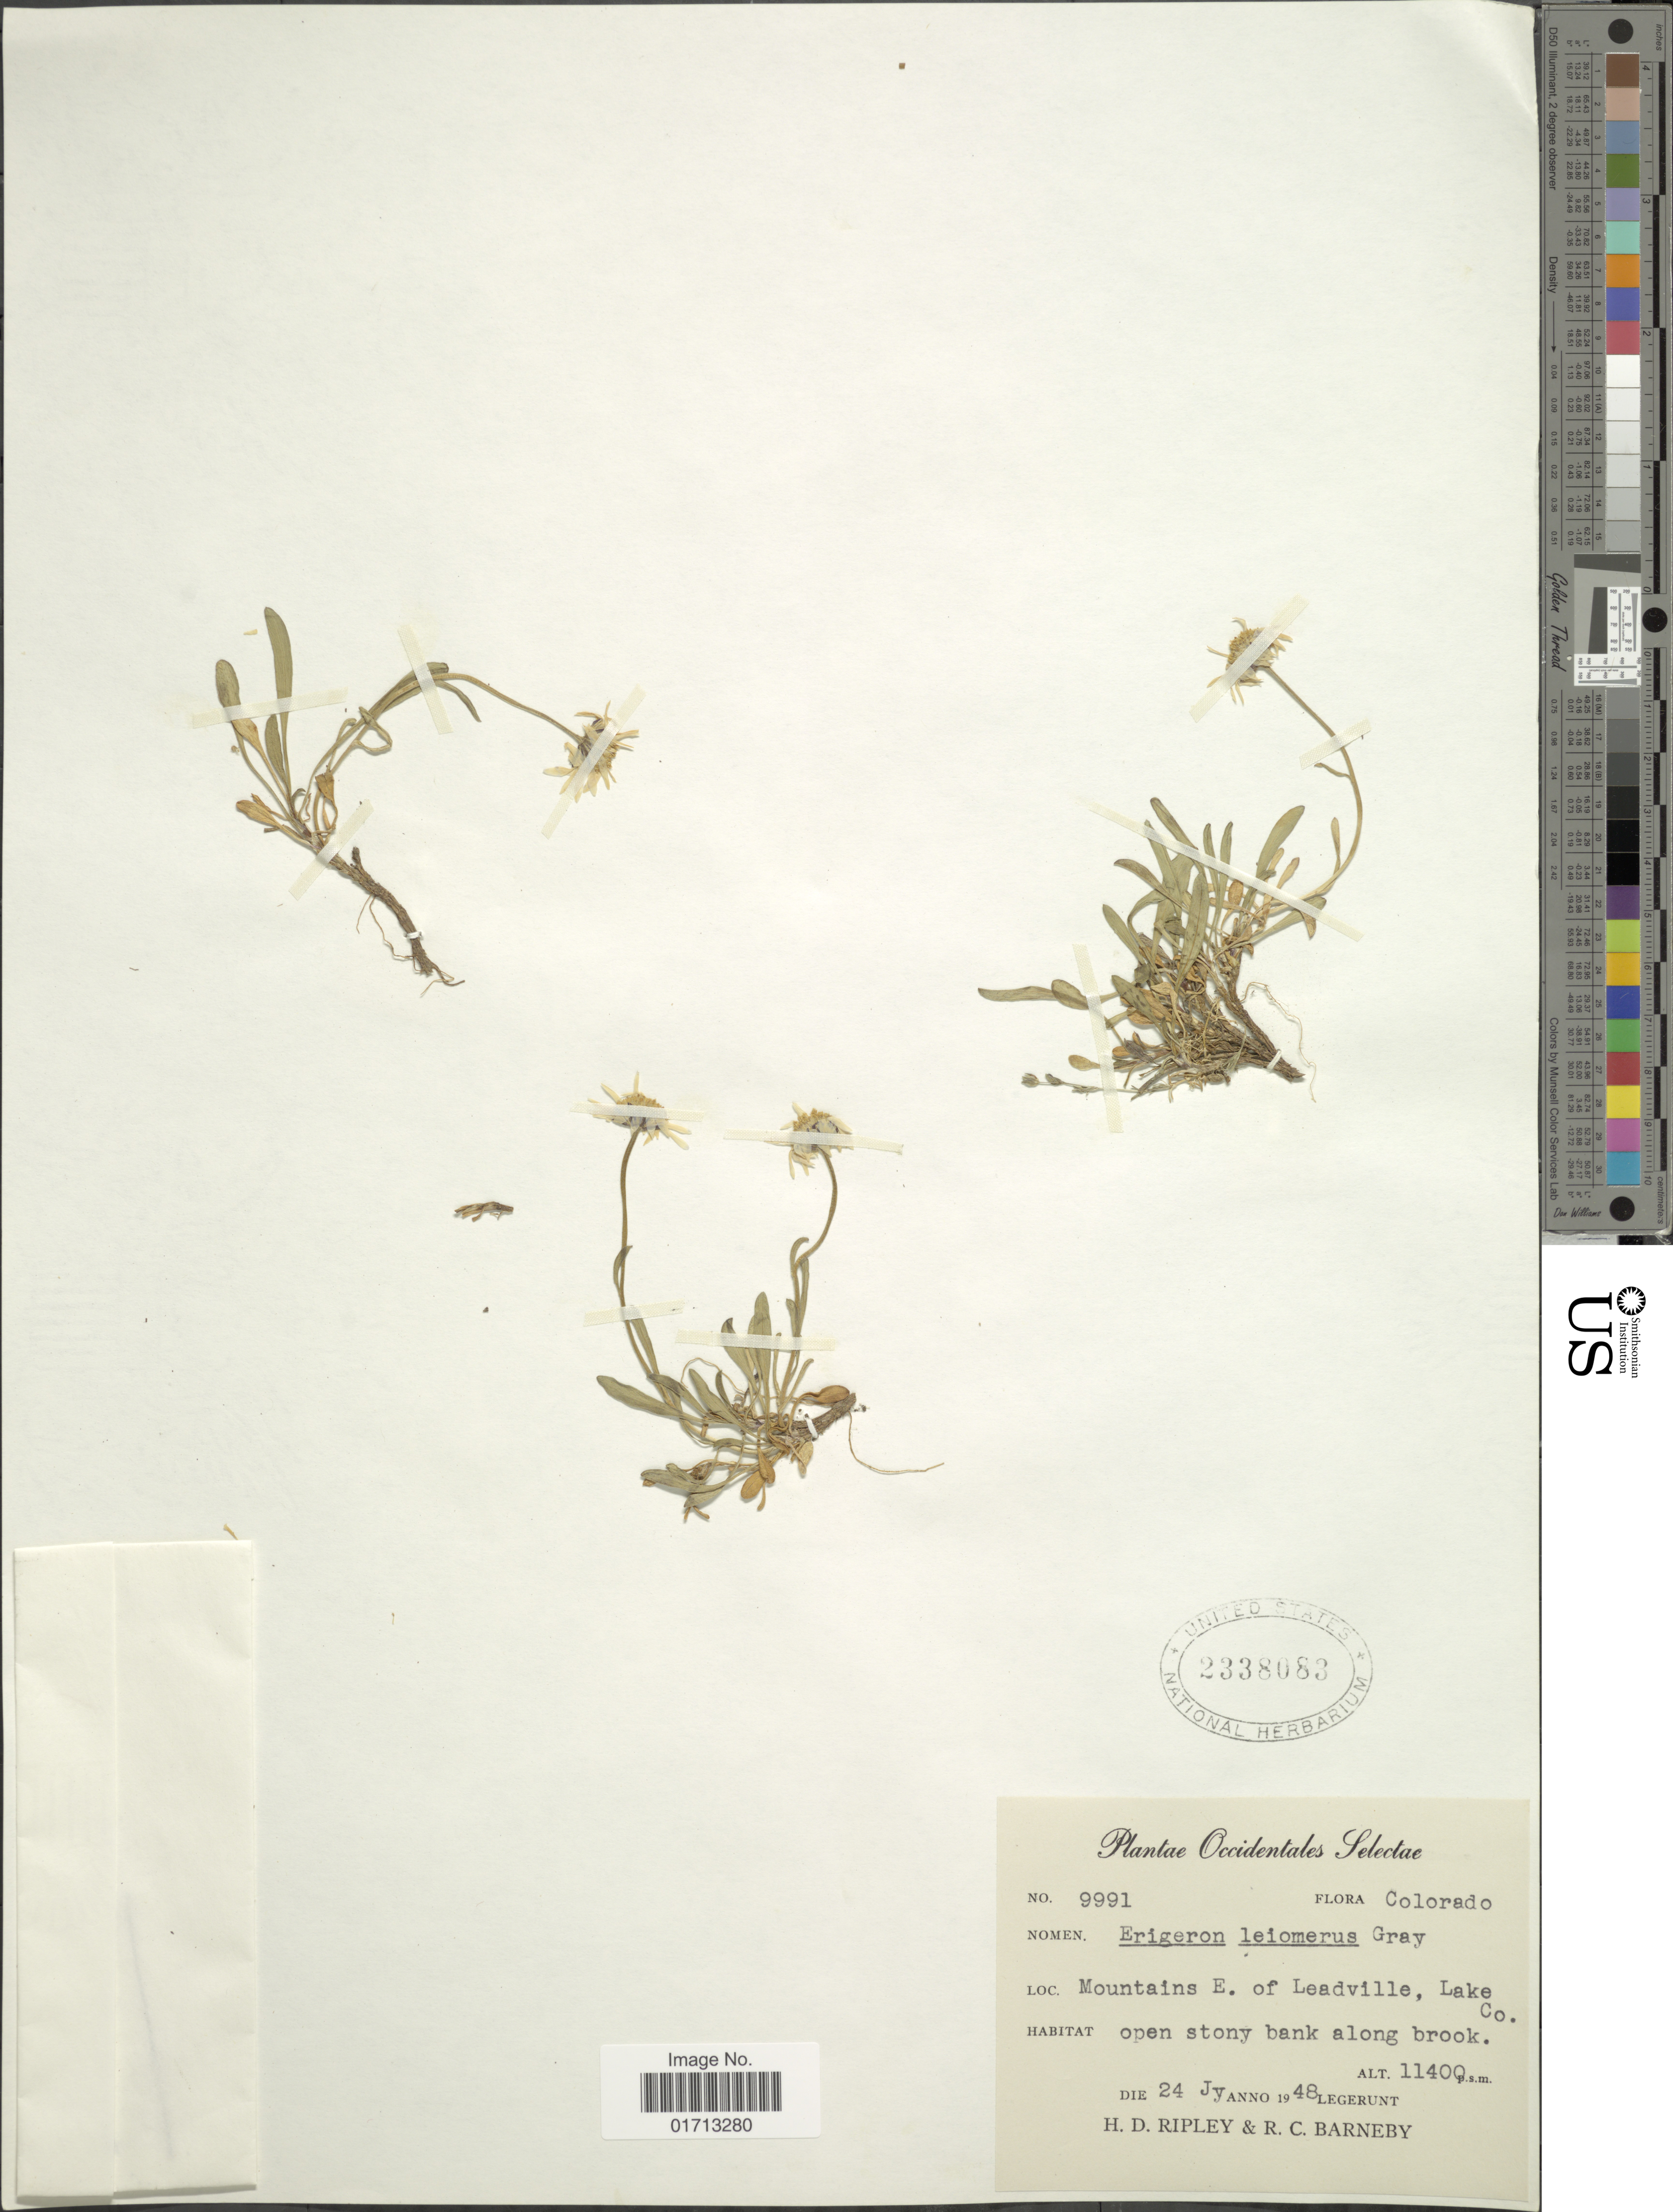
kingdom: Plantae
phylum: Tracheophyta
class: Magnoliopsida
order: Asterales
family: Asteraceae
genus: Erigeron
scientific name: Erigeron leiomerus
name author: A. Gray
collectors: H. Ripley & R. C. Barneby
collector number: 9991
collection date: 1948-07-24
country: United States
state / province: Colorado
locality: Mountains E. of Leadville, Lake Co.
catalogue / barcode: US 2338083